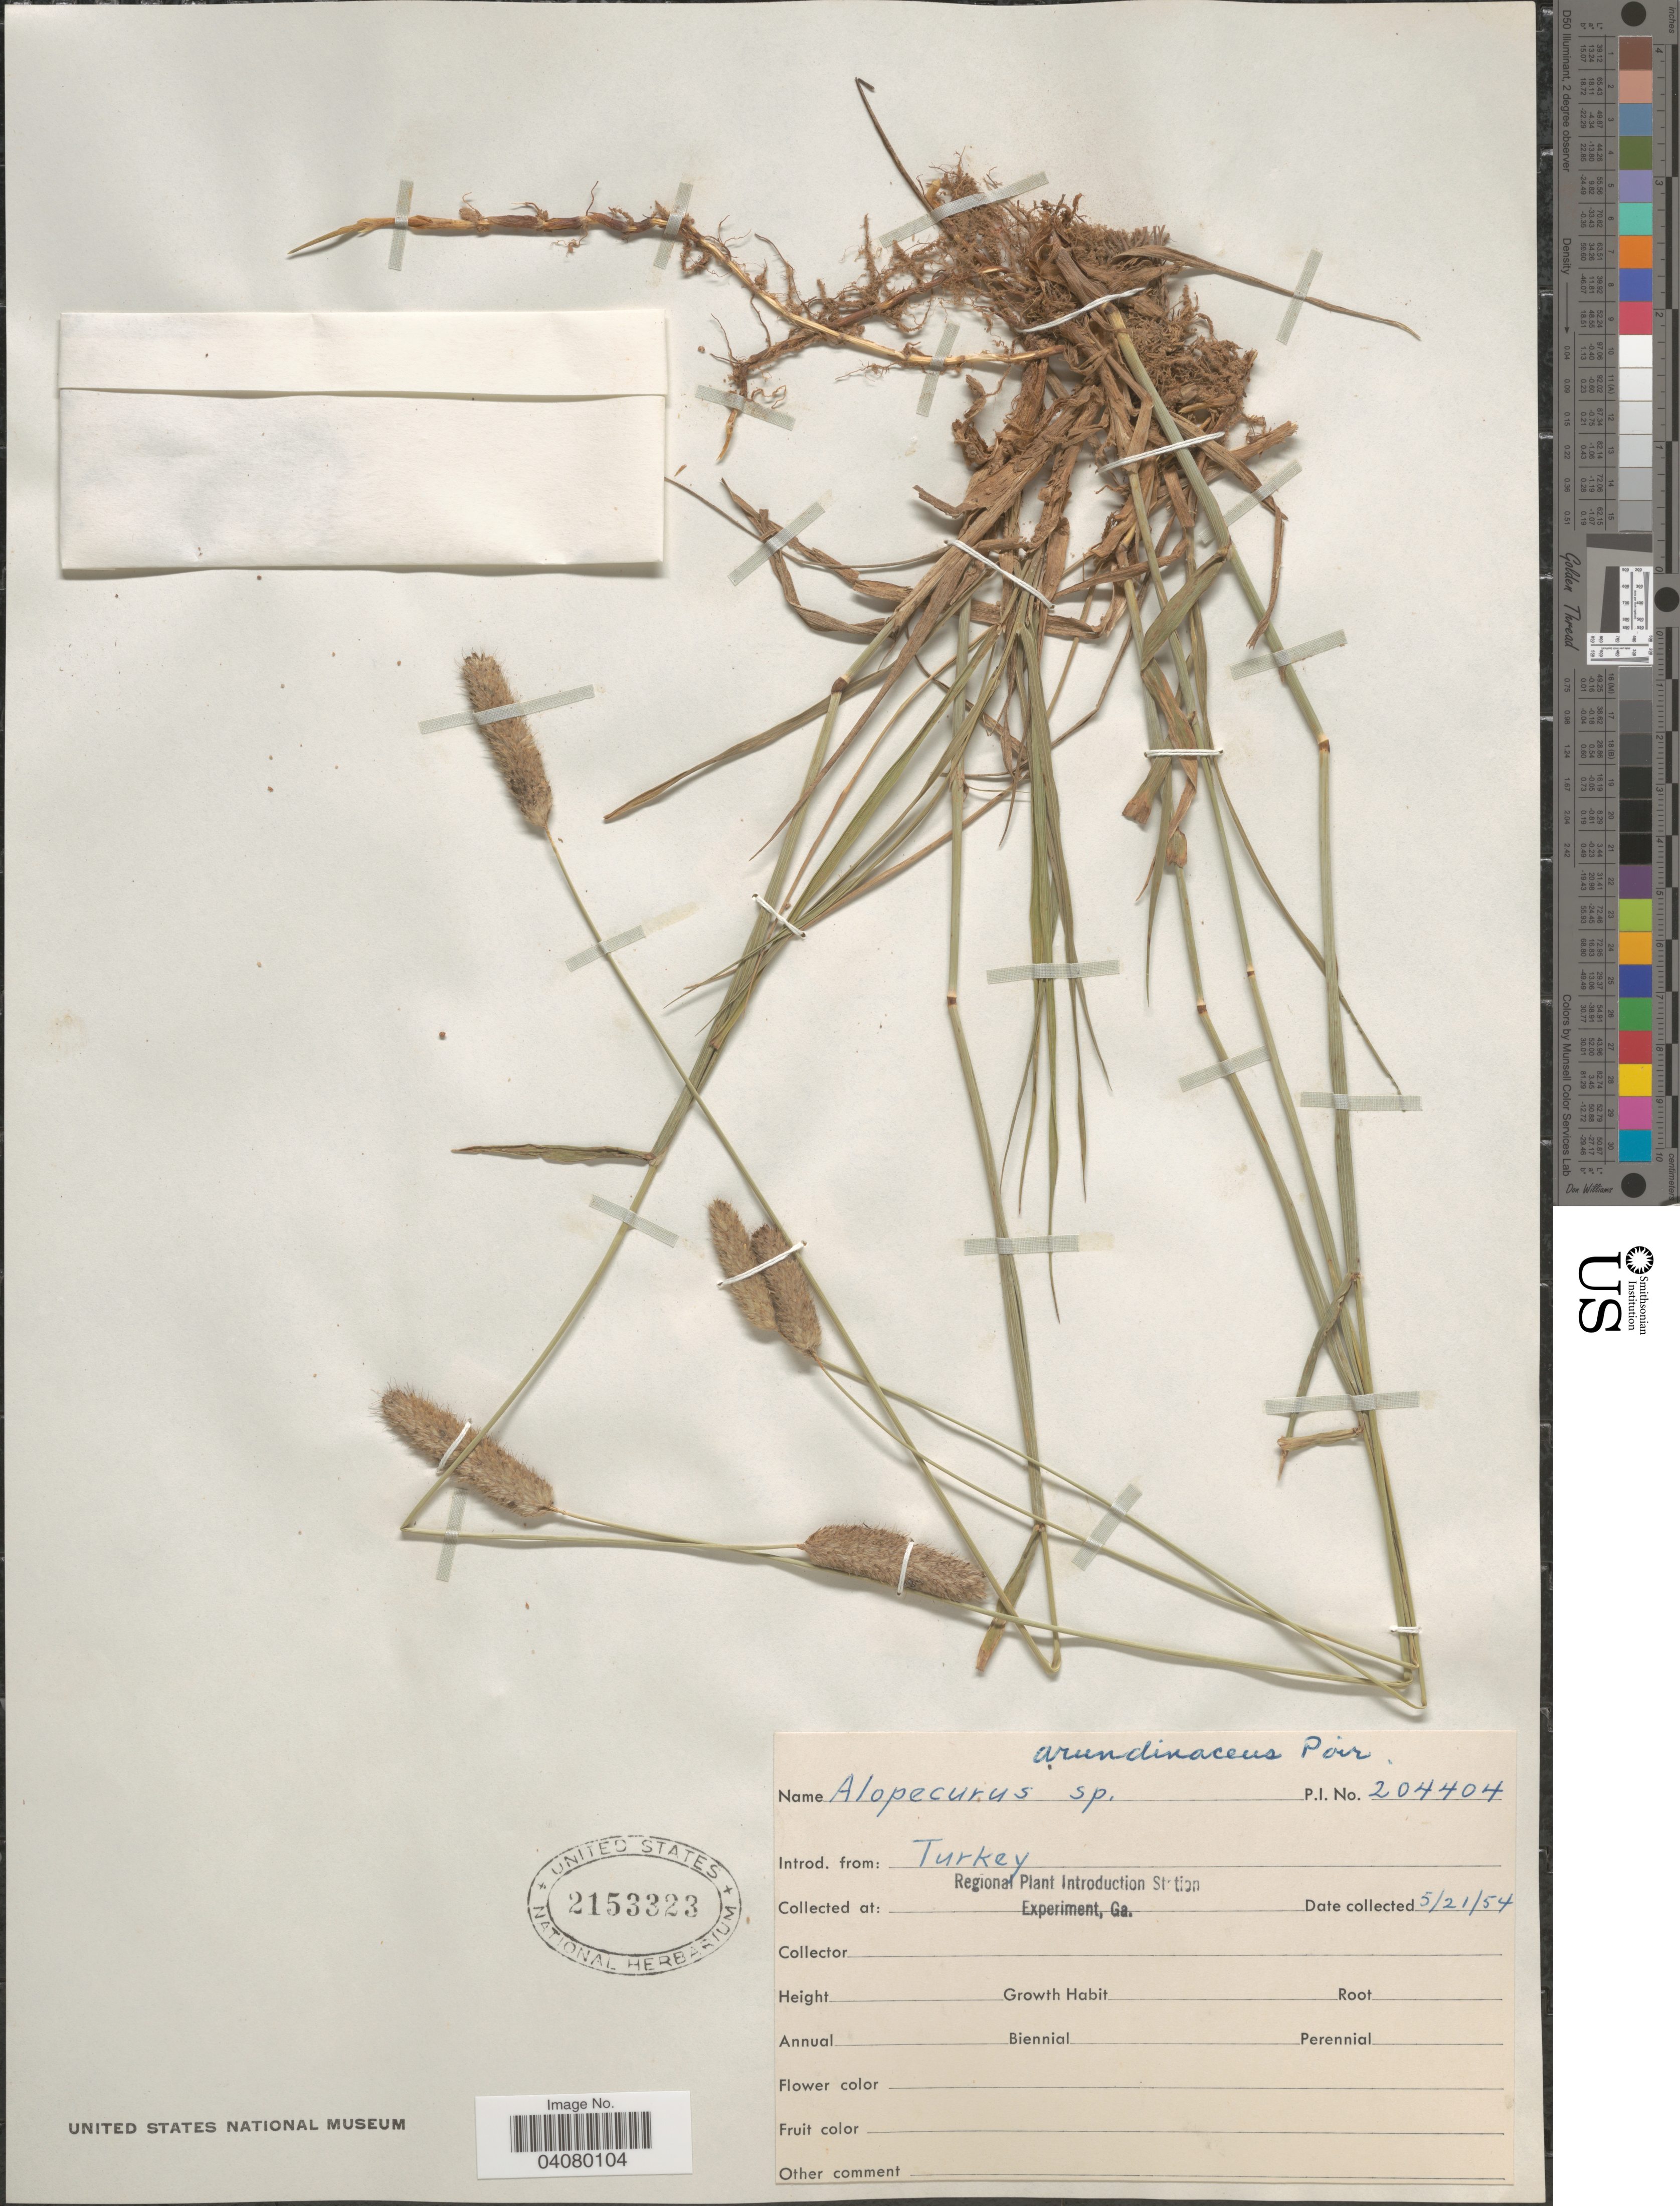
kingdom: Plantae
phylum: Tracheophyta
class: Liliopsida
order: Poales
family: Poaceae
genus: Alopecurus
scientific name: Alopecurus arundinaceus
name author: Poir.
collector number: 204404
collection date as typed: Transcribed d/m/y: 21/5/54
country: United States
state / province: Georgia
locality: Regional Plant Introduction Station Experiment.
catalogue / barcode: US 2153323